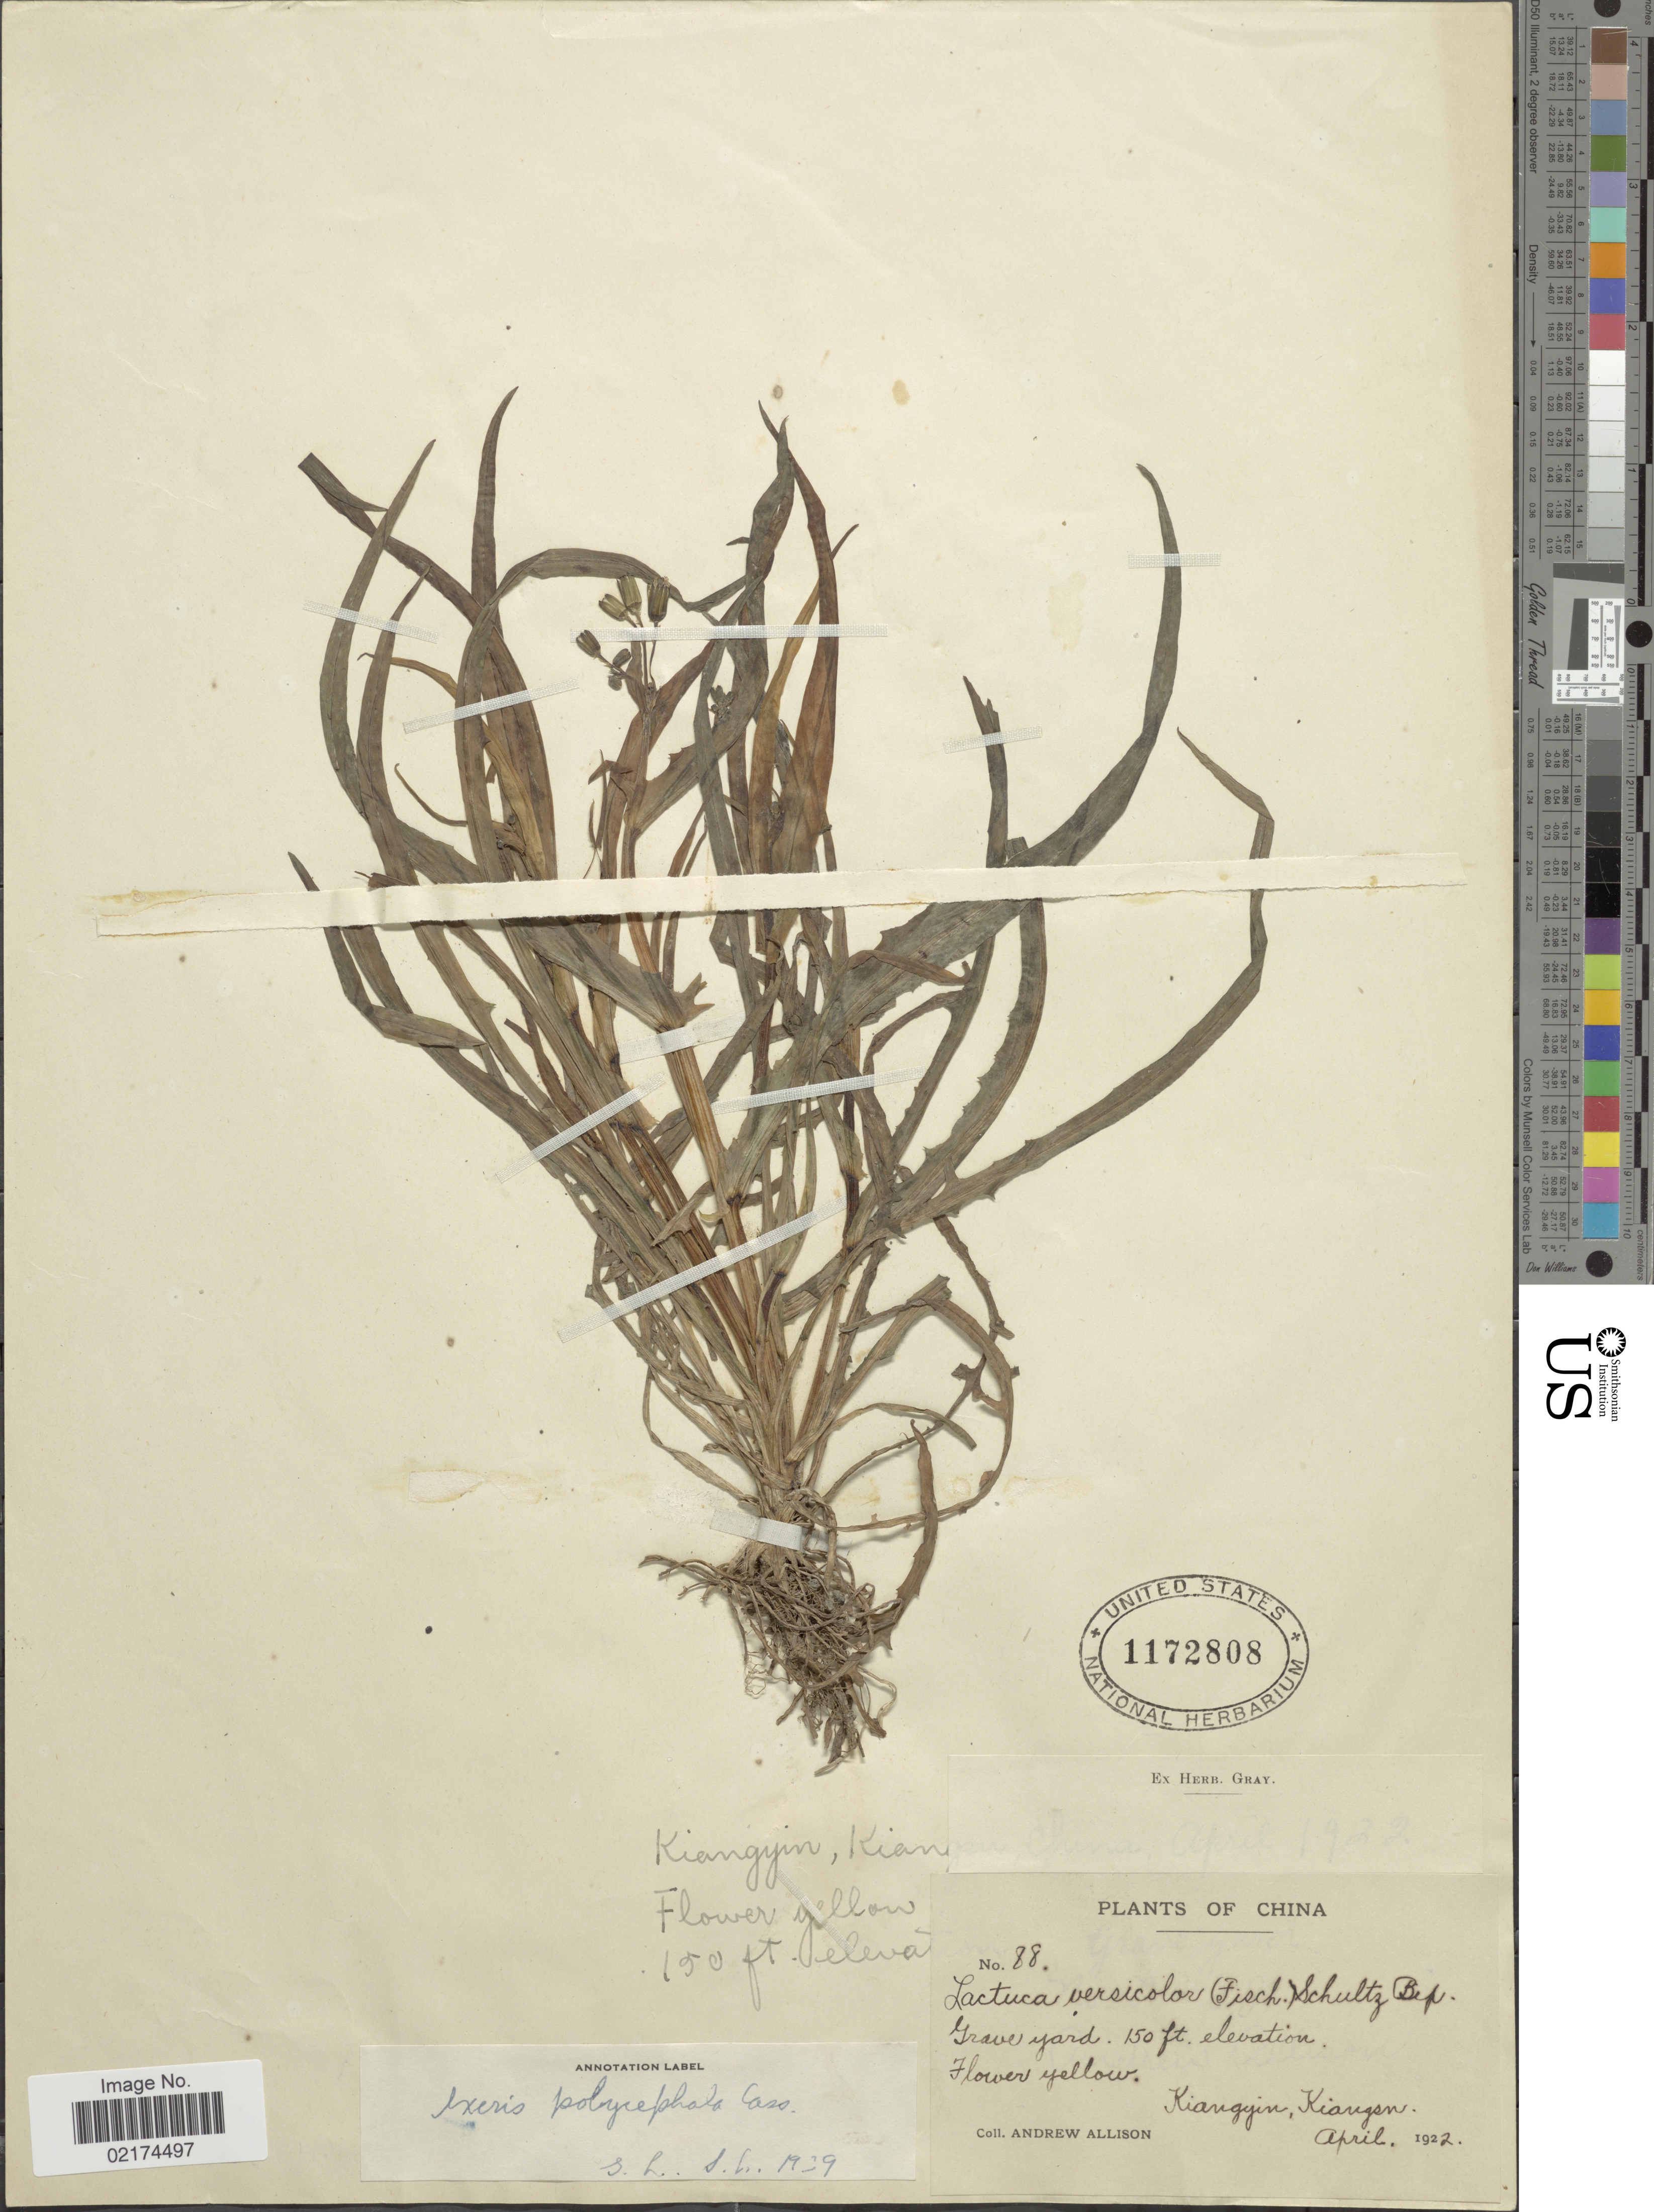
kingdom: Plantae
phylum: Tracheophyta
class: Magnoliopsida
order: Asterales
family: Asteraceae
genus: Ixeris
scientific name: Ixeris polycephala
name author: Cass. ex DC.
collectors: A. Allison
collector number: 88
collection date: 1922-04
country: China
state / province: Jiangsu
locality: Kiangyin, Kiangsu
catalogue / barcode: US 1172808